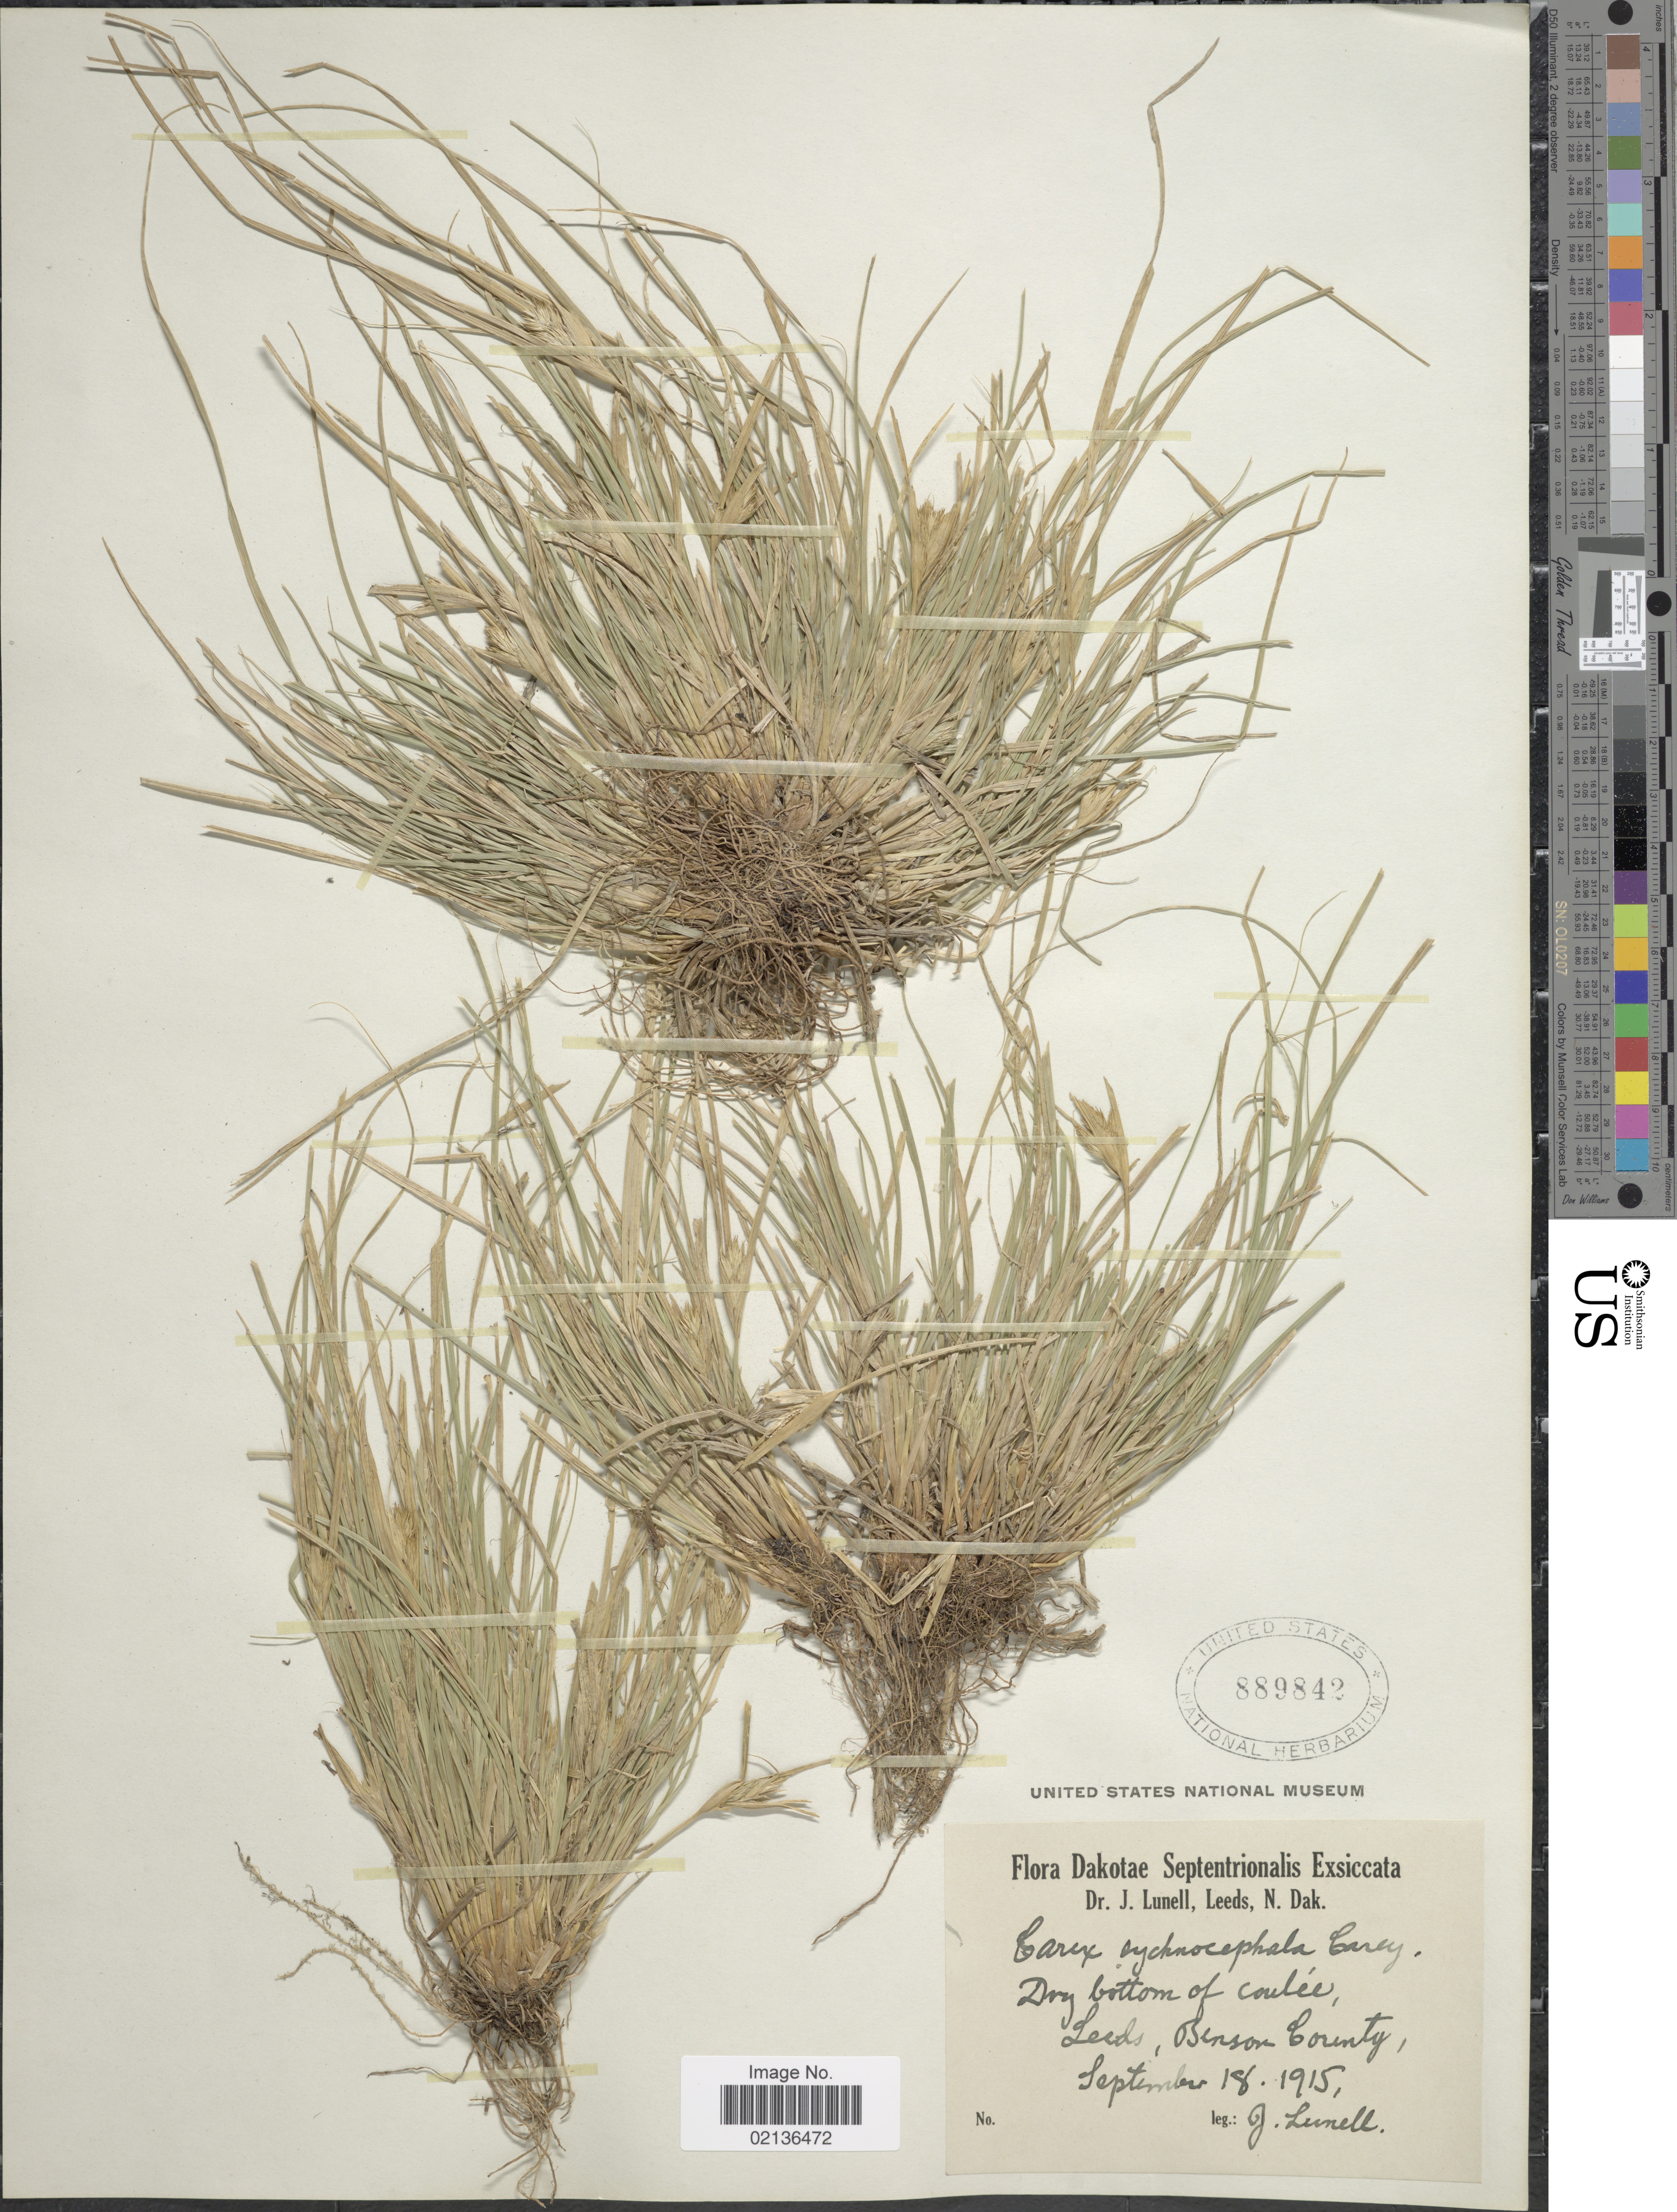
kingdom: Plantae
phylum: Tracheophyta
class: Liliopsida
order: Poales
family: Cyperaceae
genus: Carex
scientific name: Carex sychnocephala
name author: J. Carey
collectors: J. Lunell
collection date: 1915-09-18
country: United States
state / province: North Dakota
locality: Dry bottom of coulee, Leeds, Benson County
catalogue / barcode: US 889842